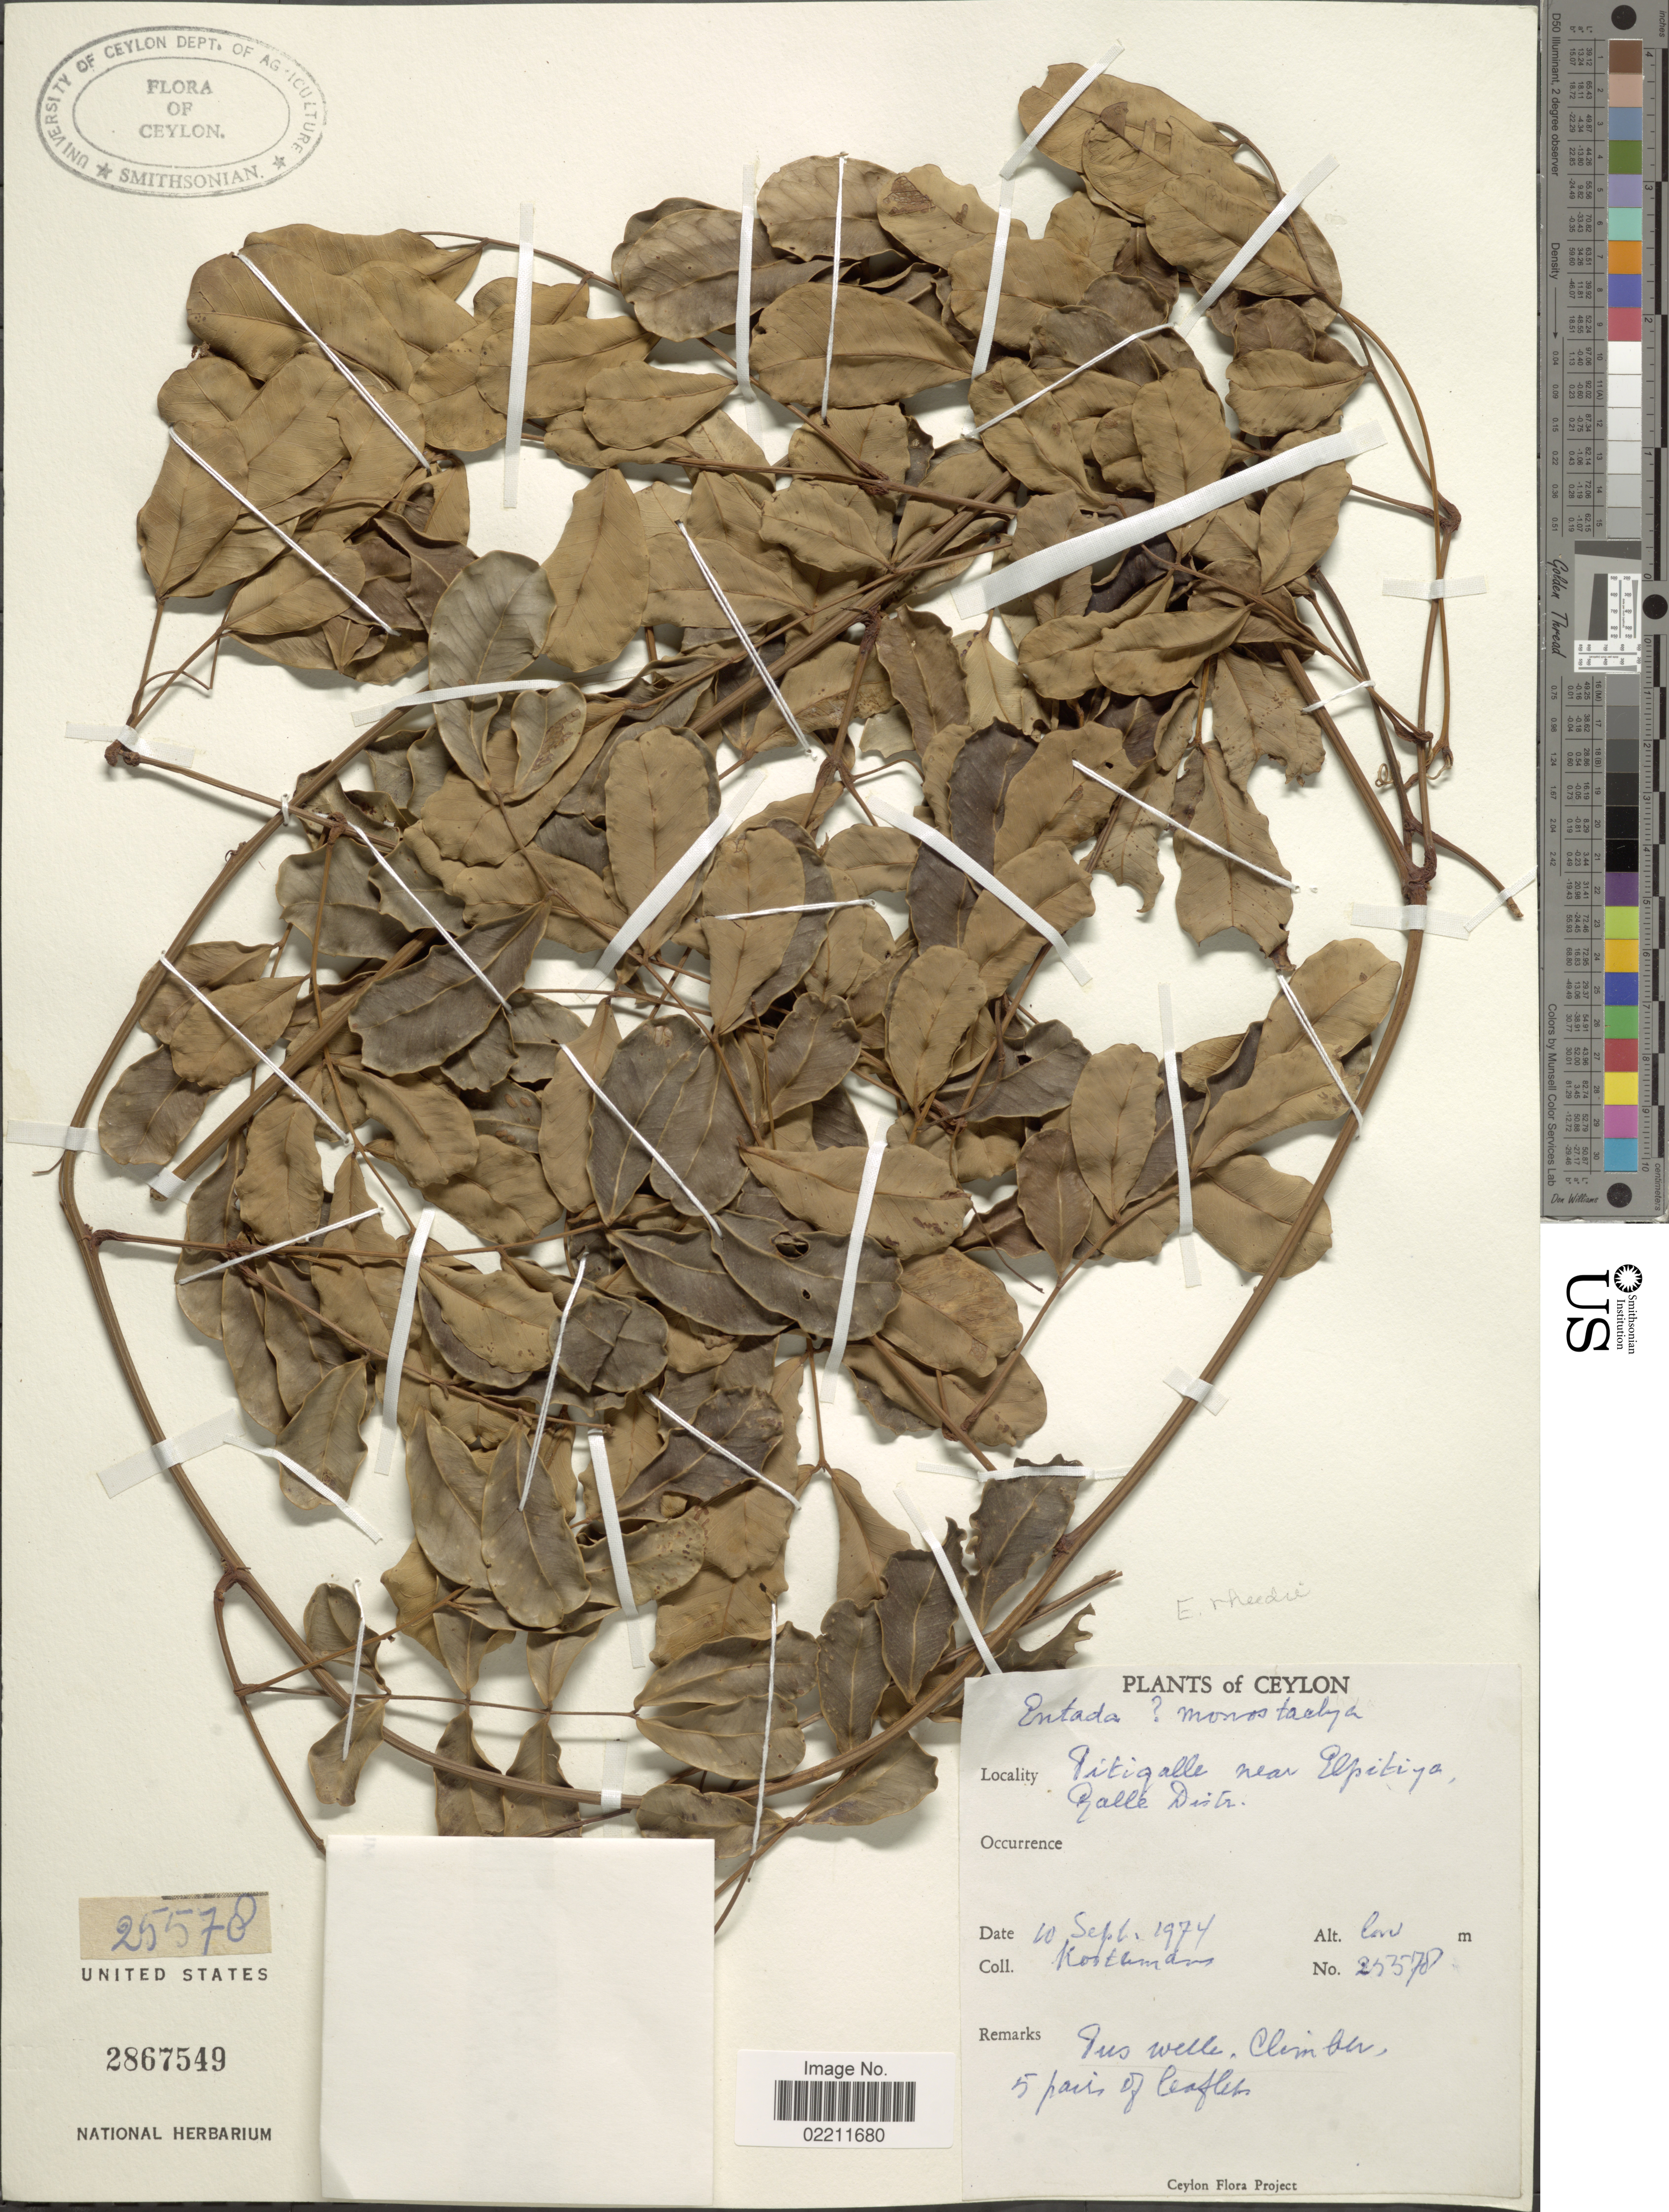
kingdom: Plantae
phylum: Tracheophyta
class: Magnoliopsida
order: Fabales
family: Fabaceae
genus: Entada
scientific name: Entada rheedei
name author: Spreng.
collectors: A. J. G. Kostermans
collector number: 25578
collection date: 1974-09-10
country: Sri Lanka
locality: Ceylon, Pitigelle near Elpitiya. Galle Distr.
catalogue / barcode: US 2867549